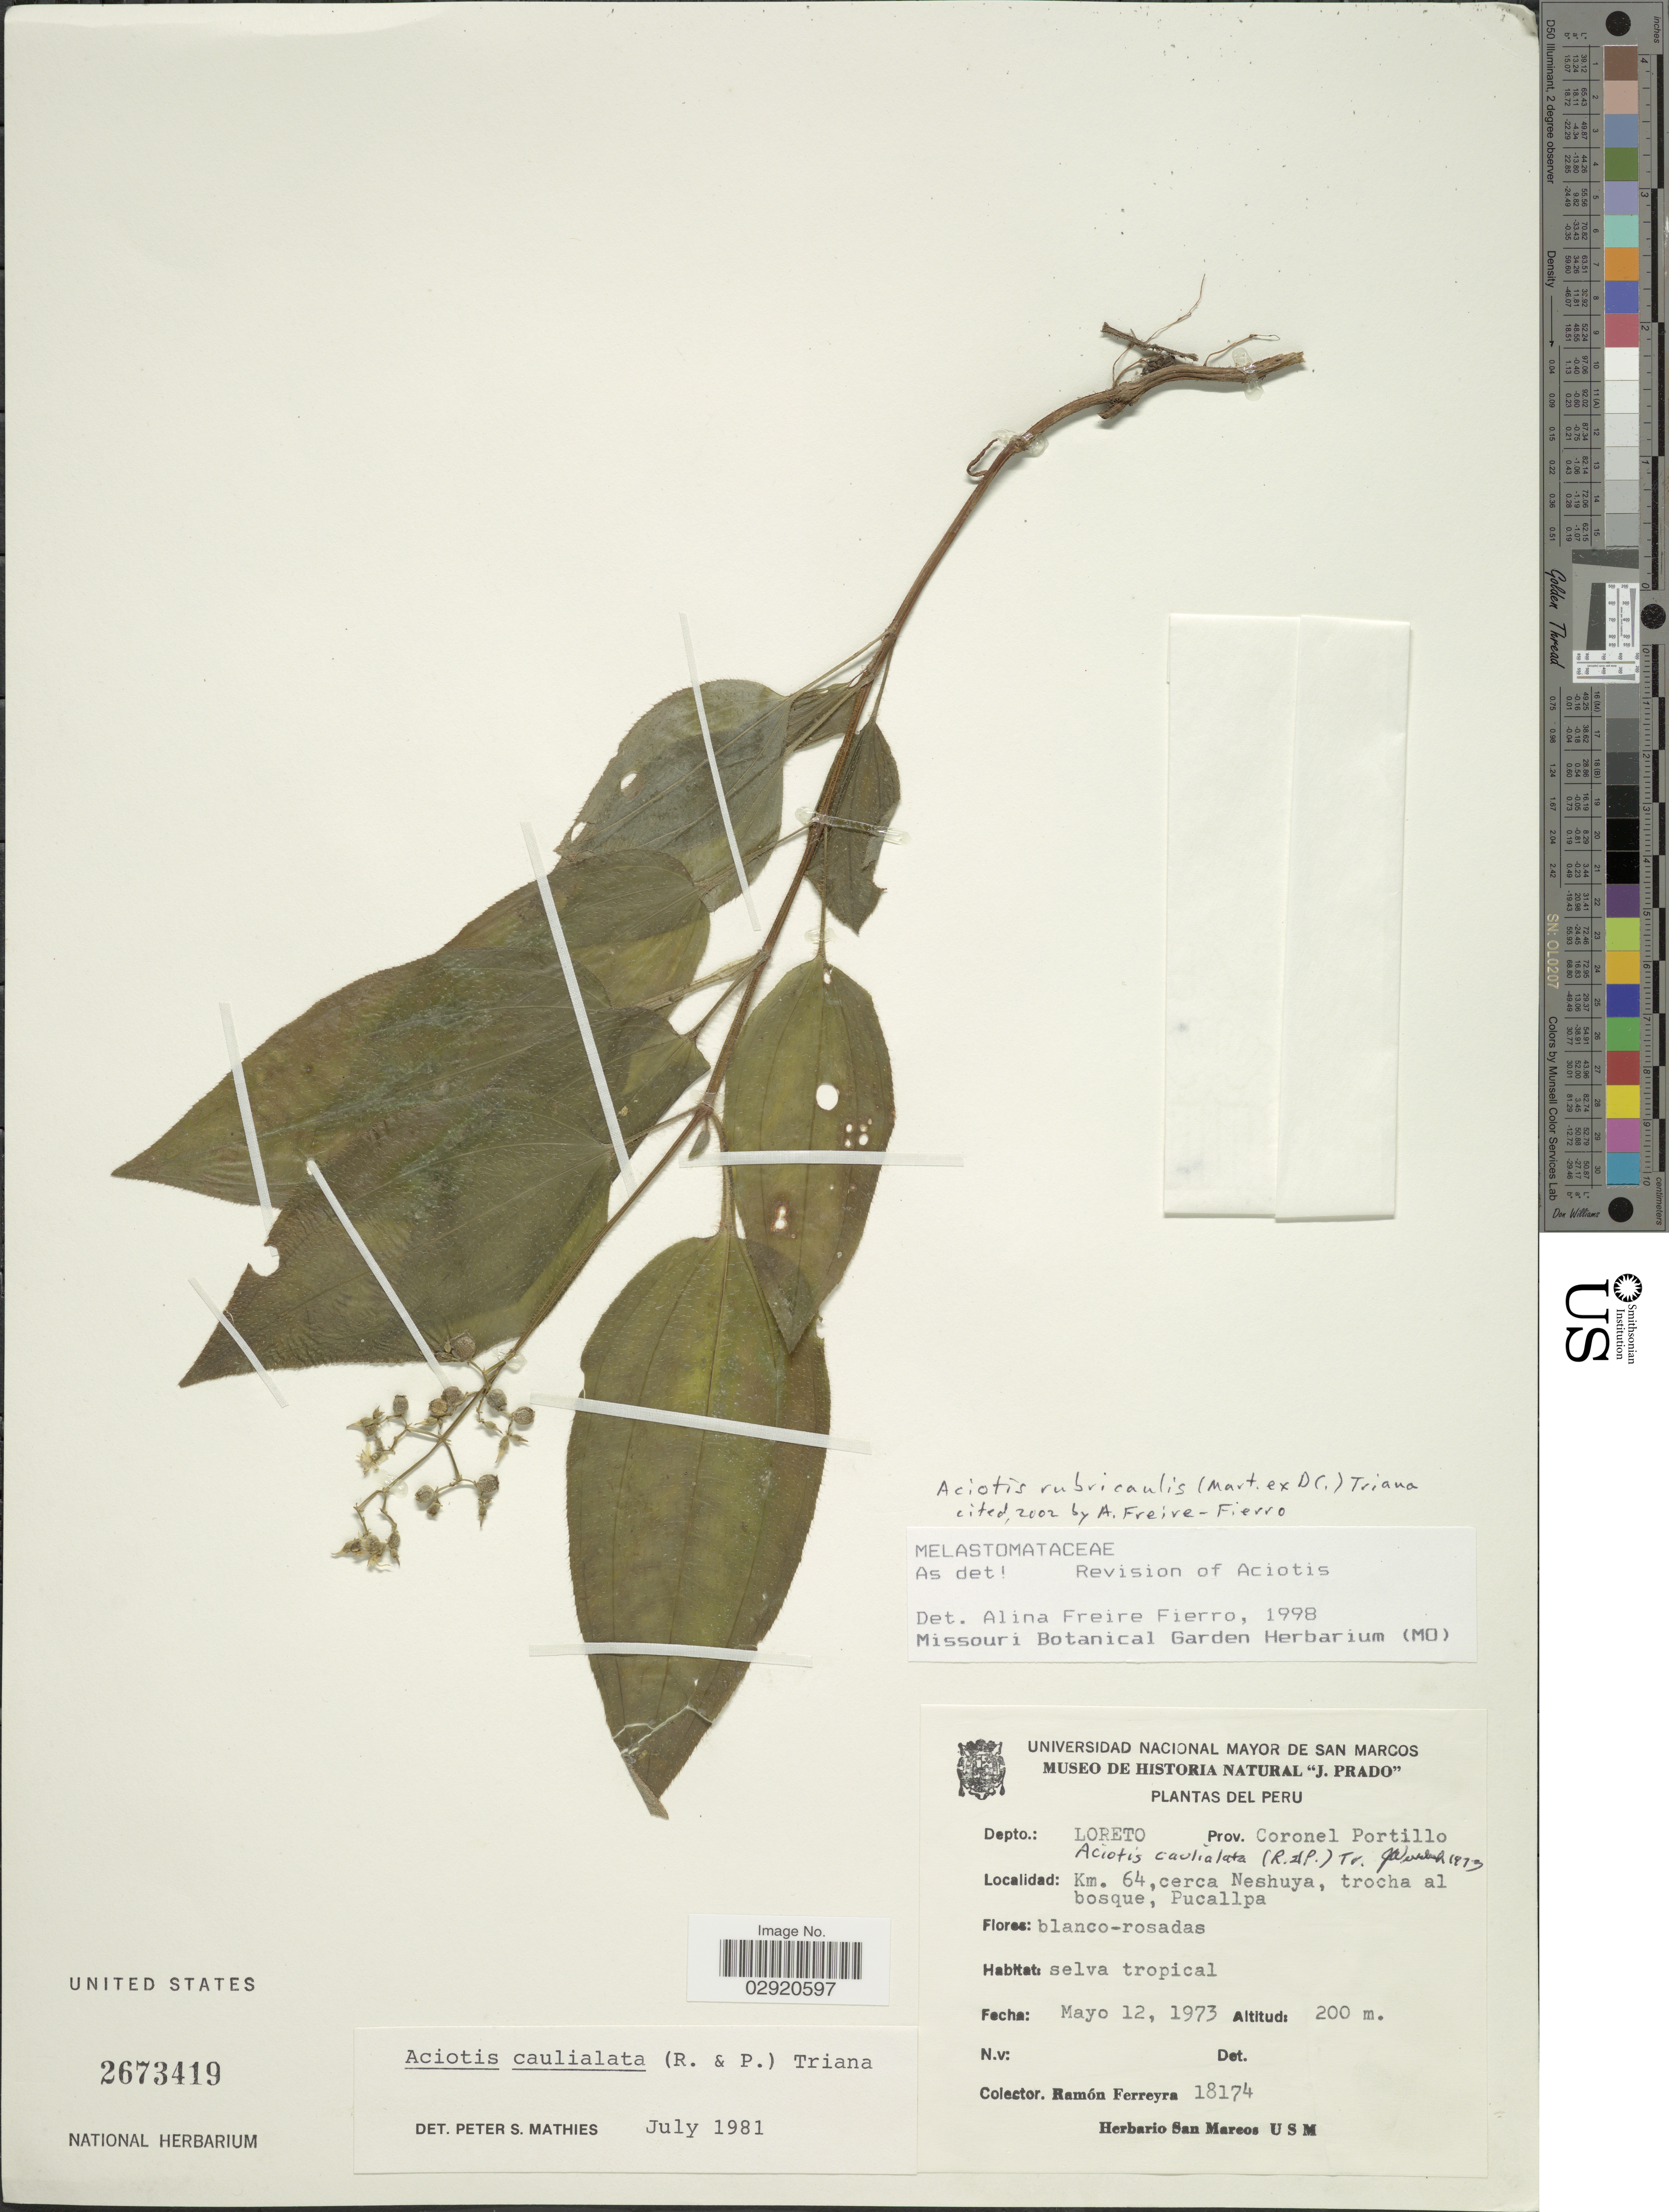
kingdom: Plantae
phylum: Tracheophyta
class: Magnoliopsida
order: Myrtales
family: Melastomataceae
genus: Aciotis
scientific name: Aciotis rubricaulis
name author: (Mart. ex DC.) Triana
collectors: R. A. Ferreyra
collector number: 18174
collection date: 1973-05-12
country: Peru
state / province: Loreto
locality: Depto.: Loreto. Prov. Coronel Portillo. Km. 64, cerca Neshuya, trocha al bosque, Pucallpa.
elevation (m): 200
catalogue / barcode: US 2673419